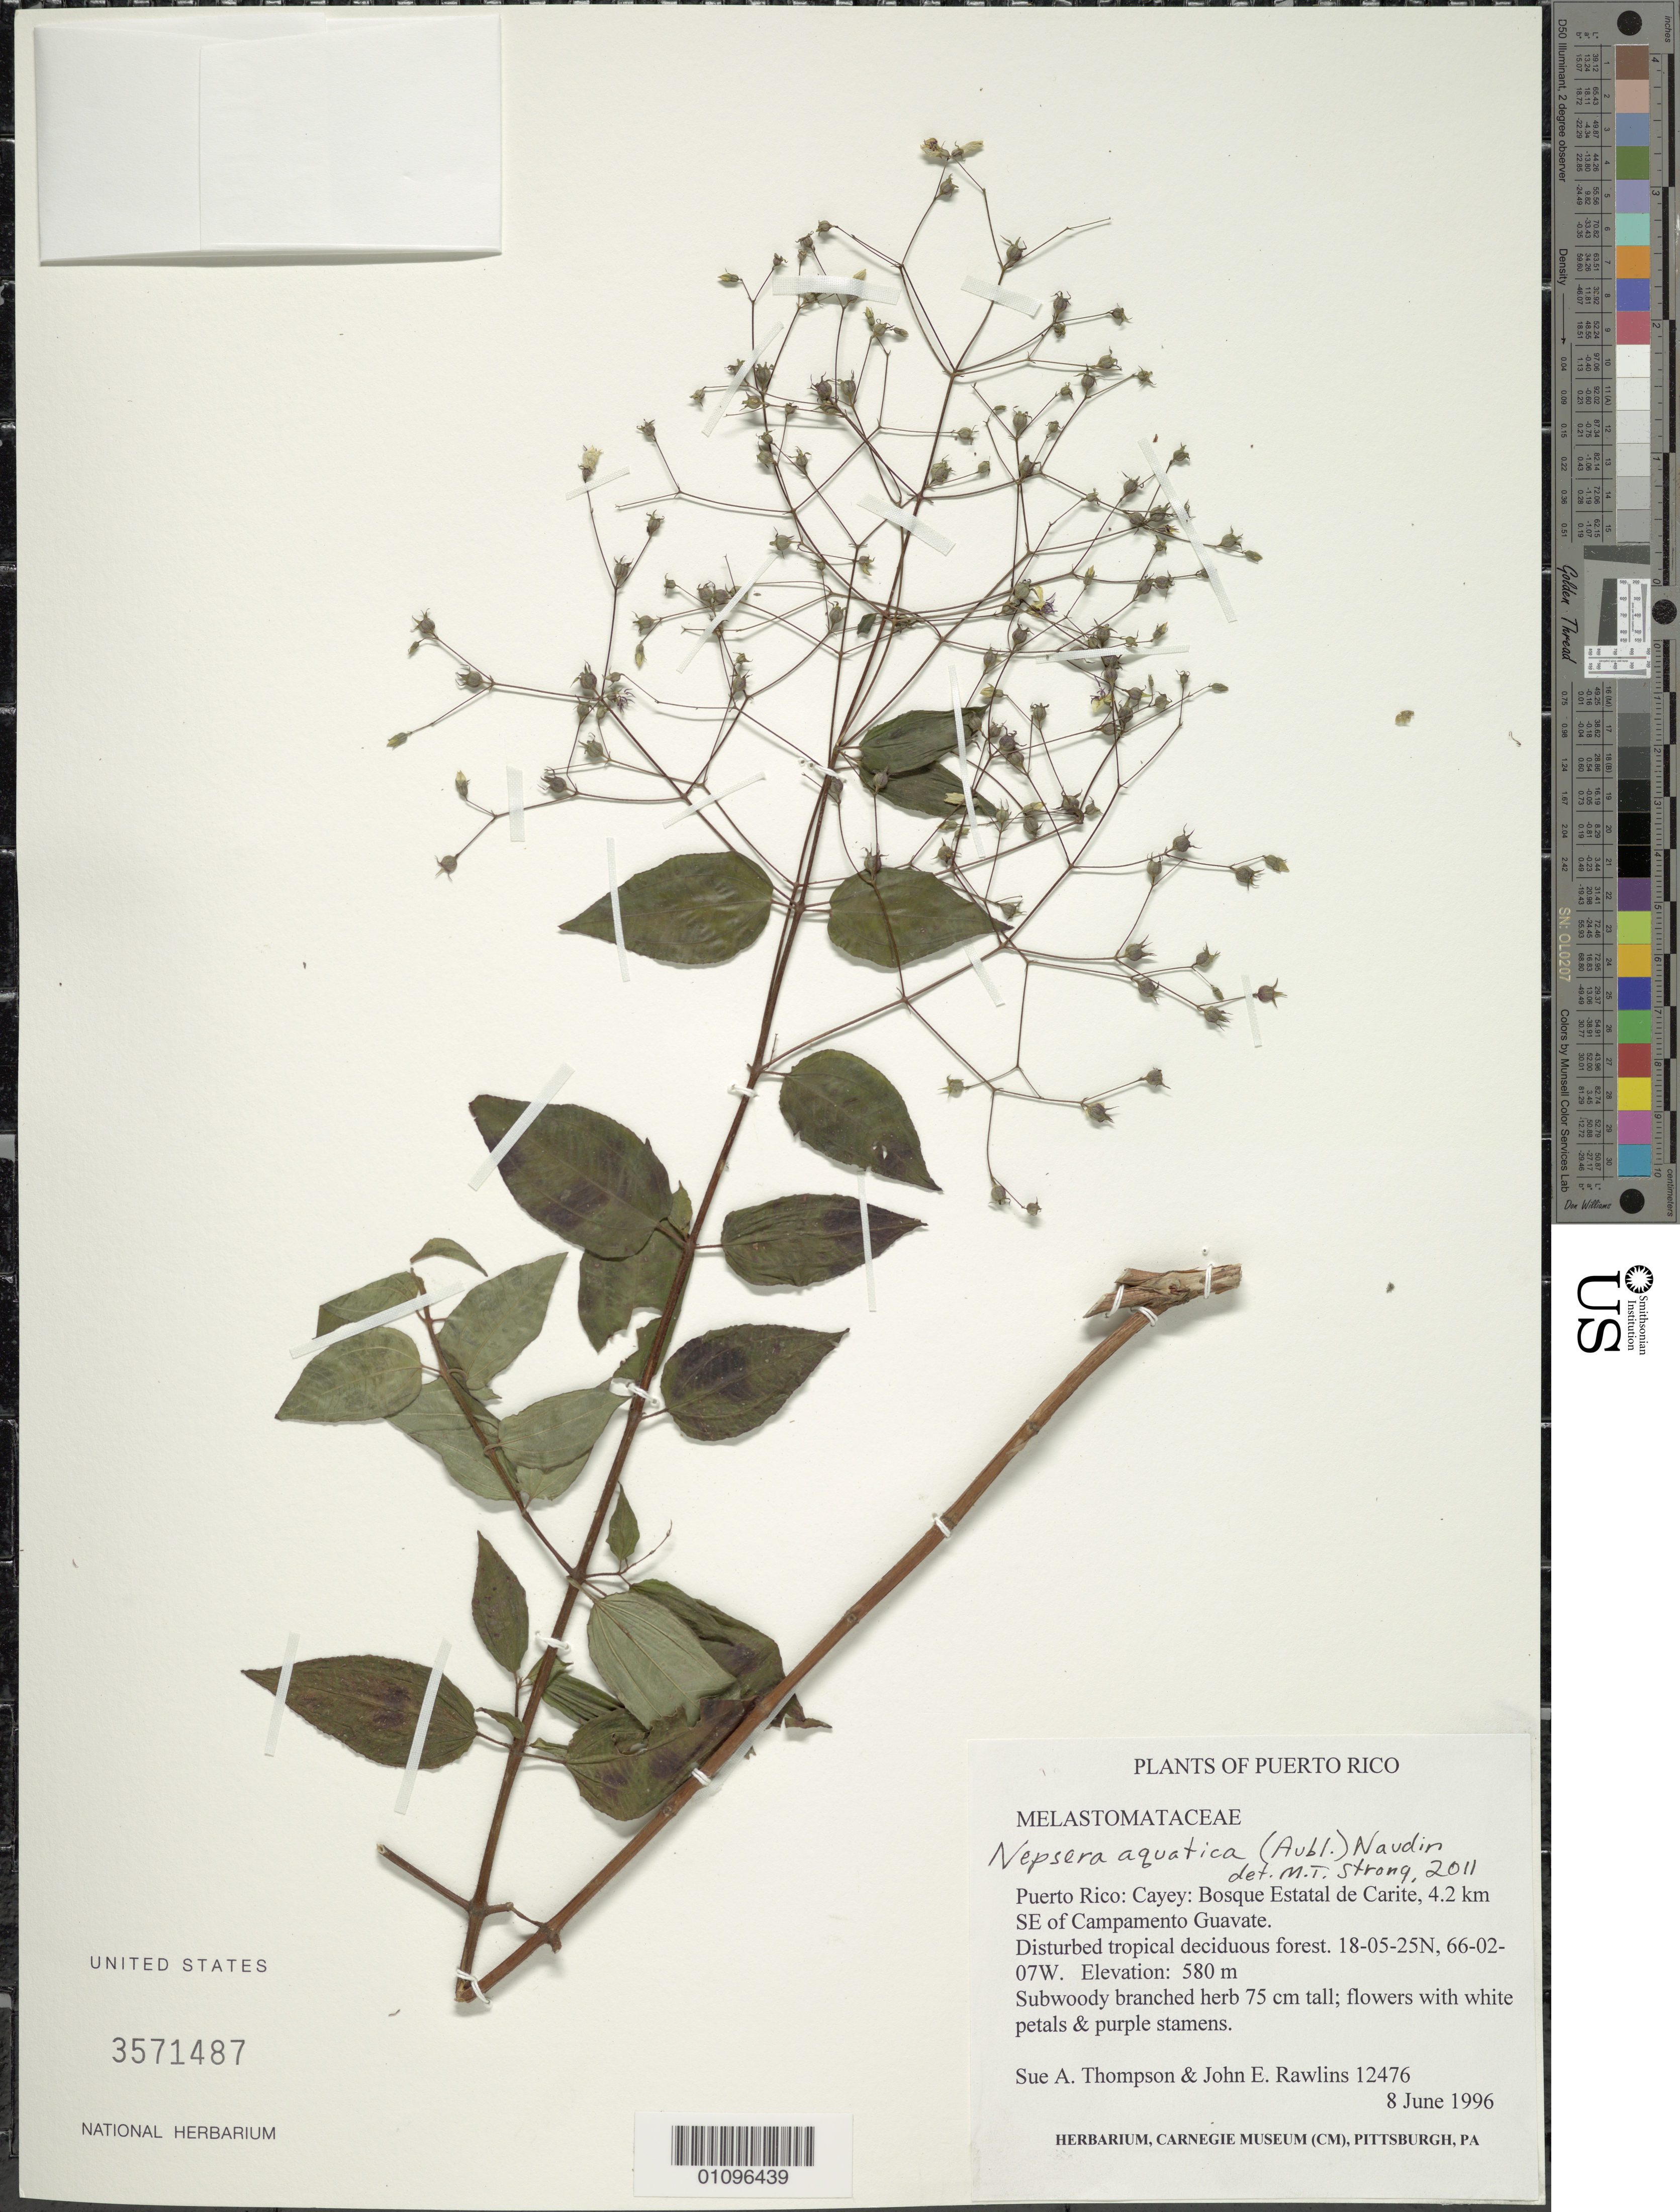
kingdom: Plantae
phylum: Tracheophyta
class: Magnoliopsida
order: Myrtales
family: Melastomataceae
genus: Nepsera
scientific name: Nepsera aquatica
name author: (Aubl.) Naudin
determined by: Strong, M. T., (US), Smithsonian Institution - National Museum of Natural History (UNITED STATES)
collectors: S. A. Thompson & J. Rawlins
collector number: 12476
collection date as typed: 08 Jun 1996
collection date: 1996-06-08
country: Puerto Rico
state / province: Cayey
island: Puerto Rico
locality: Bosque Estatal de Carite, 4.2 km SE of Campamento Guavate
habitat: Disturbed tropical deciduous forest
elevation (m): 580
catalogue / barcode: US 3571487